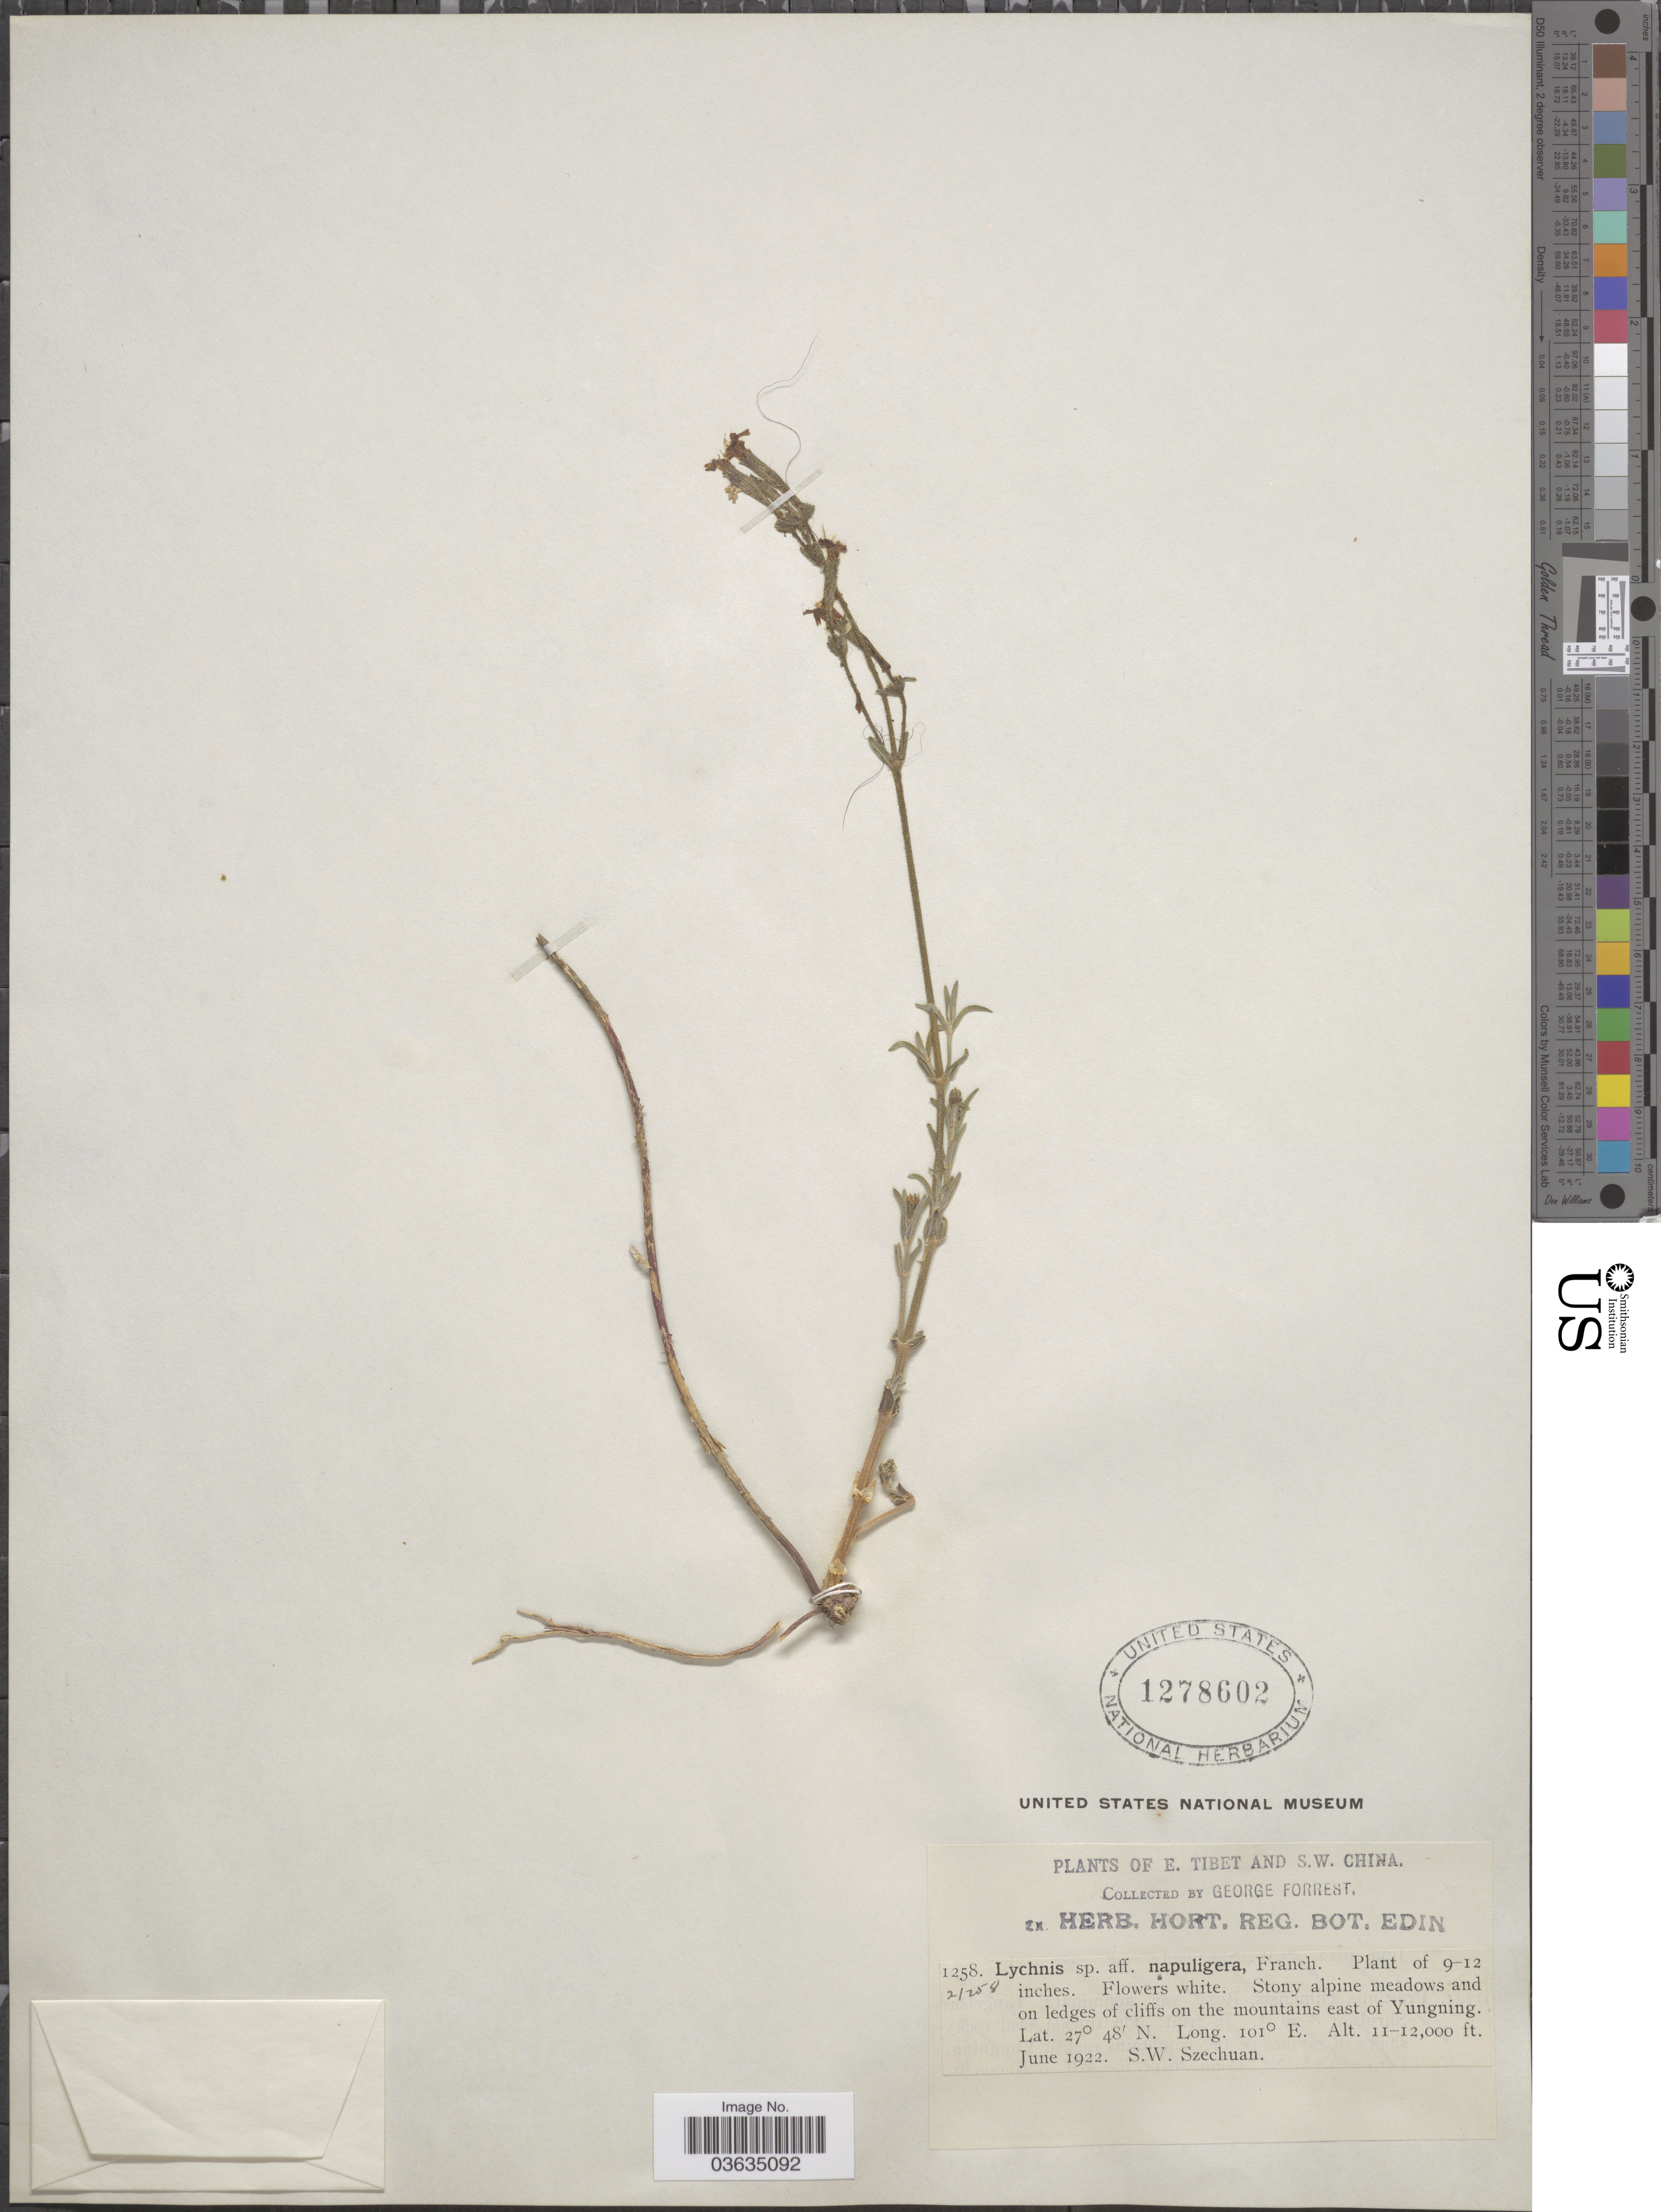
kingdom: Plantae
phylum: Tracheophyta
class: Magnoliopsida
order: Caryophyllales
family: Caryophyllaceae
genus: Silene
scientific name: Silene napuligera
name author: Franch.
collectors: G. Forrest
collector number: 1258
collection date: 1922-06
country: China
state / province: Sichuan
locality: E. Tibet and S.W. China. Stony alpine meadows and on ledges of cliffs on the mountains east of Yungning. S.W. Szechuan.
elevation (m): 3353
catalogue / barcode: US 1278602